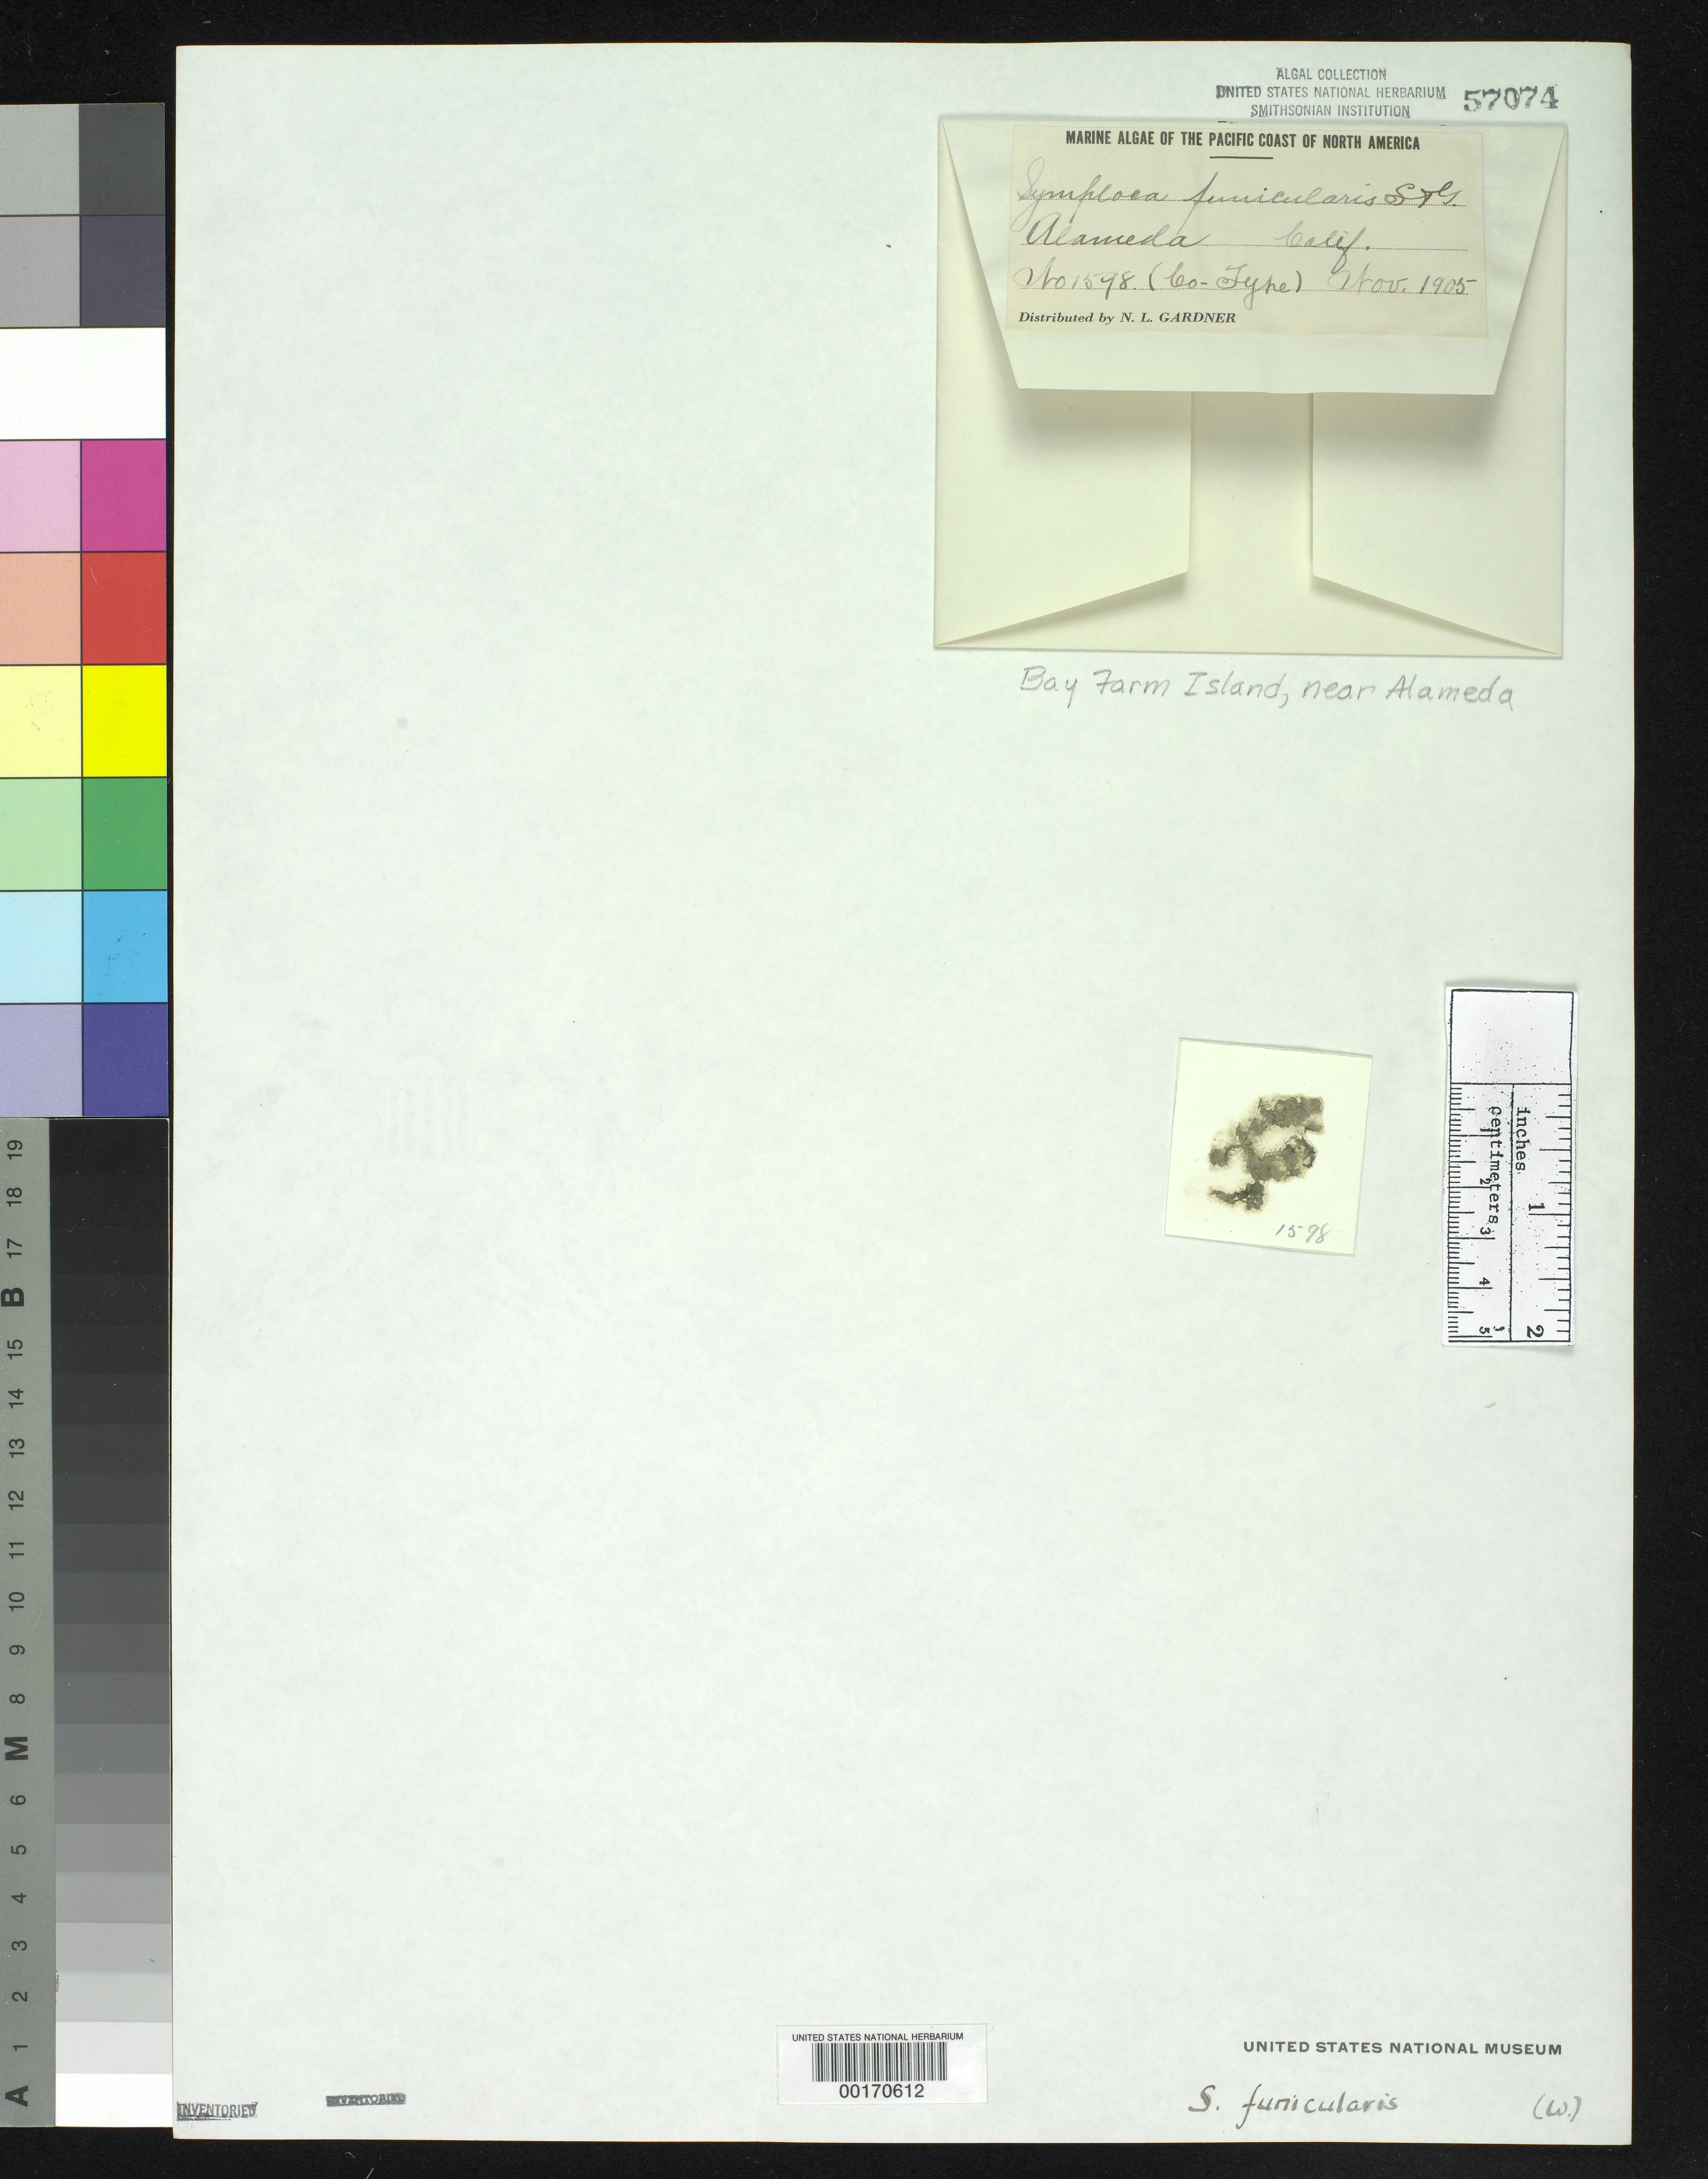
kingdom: Bacteria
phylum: Cyanobacteria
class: Cyanobacteriia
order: Cyanobacteriales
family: Coleofasciculaceae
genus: Symploca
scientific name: Symploca funicularis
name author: Setch. & N.L. Gardner in N.L. Gardner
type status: Isotype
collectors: N. Gardner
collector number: NLG 1598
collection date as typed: Nov 1905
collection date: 1905-11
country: United States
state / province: California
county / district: Alameda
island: Bay Farm Island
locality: Near Alameda.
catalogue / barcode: US 57074